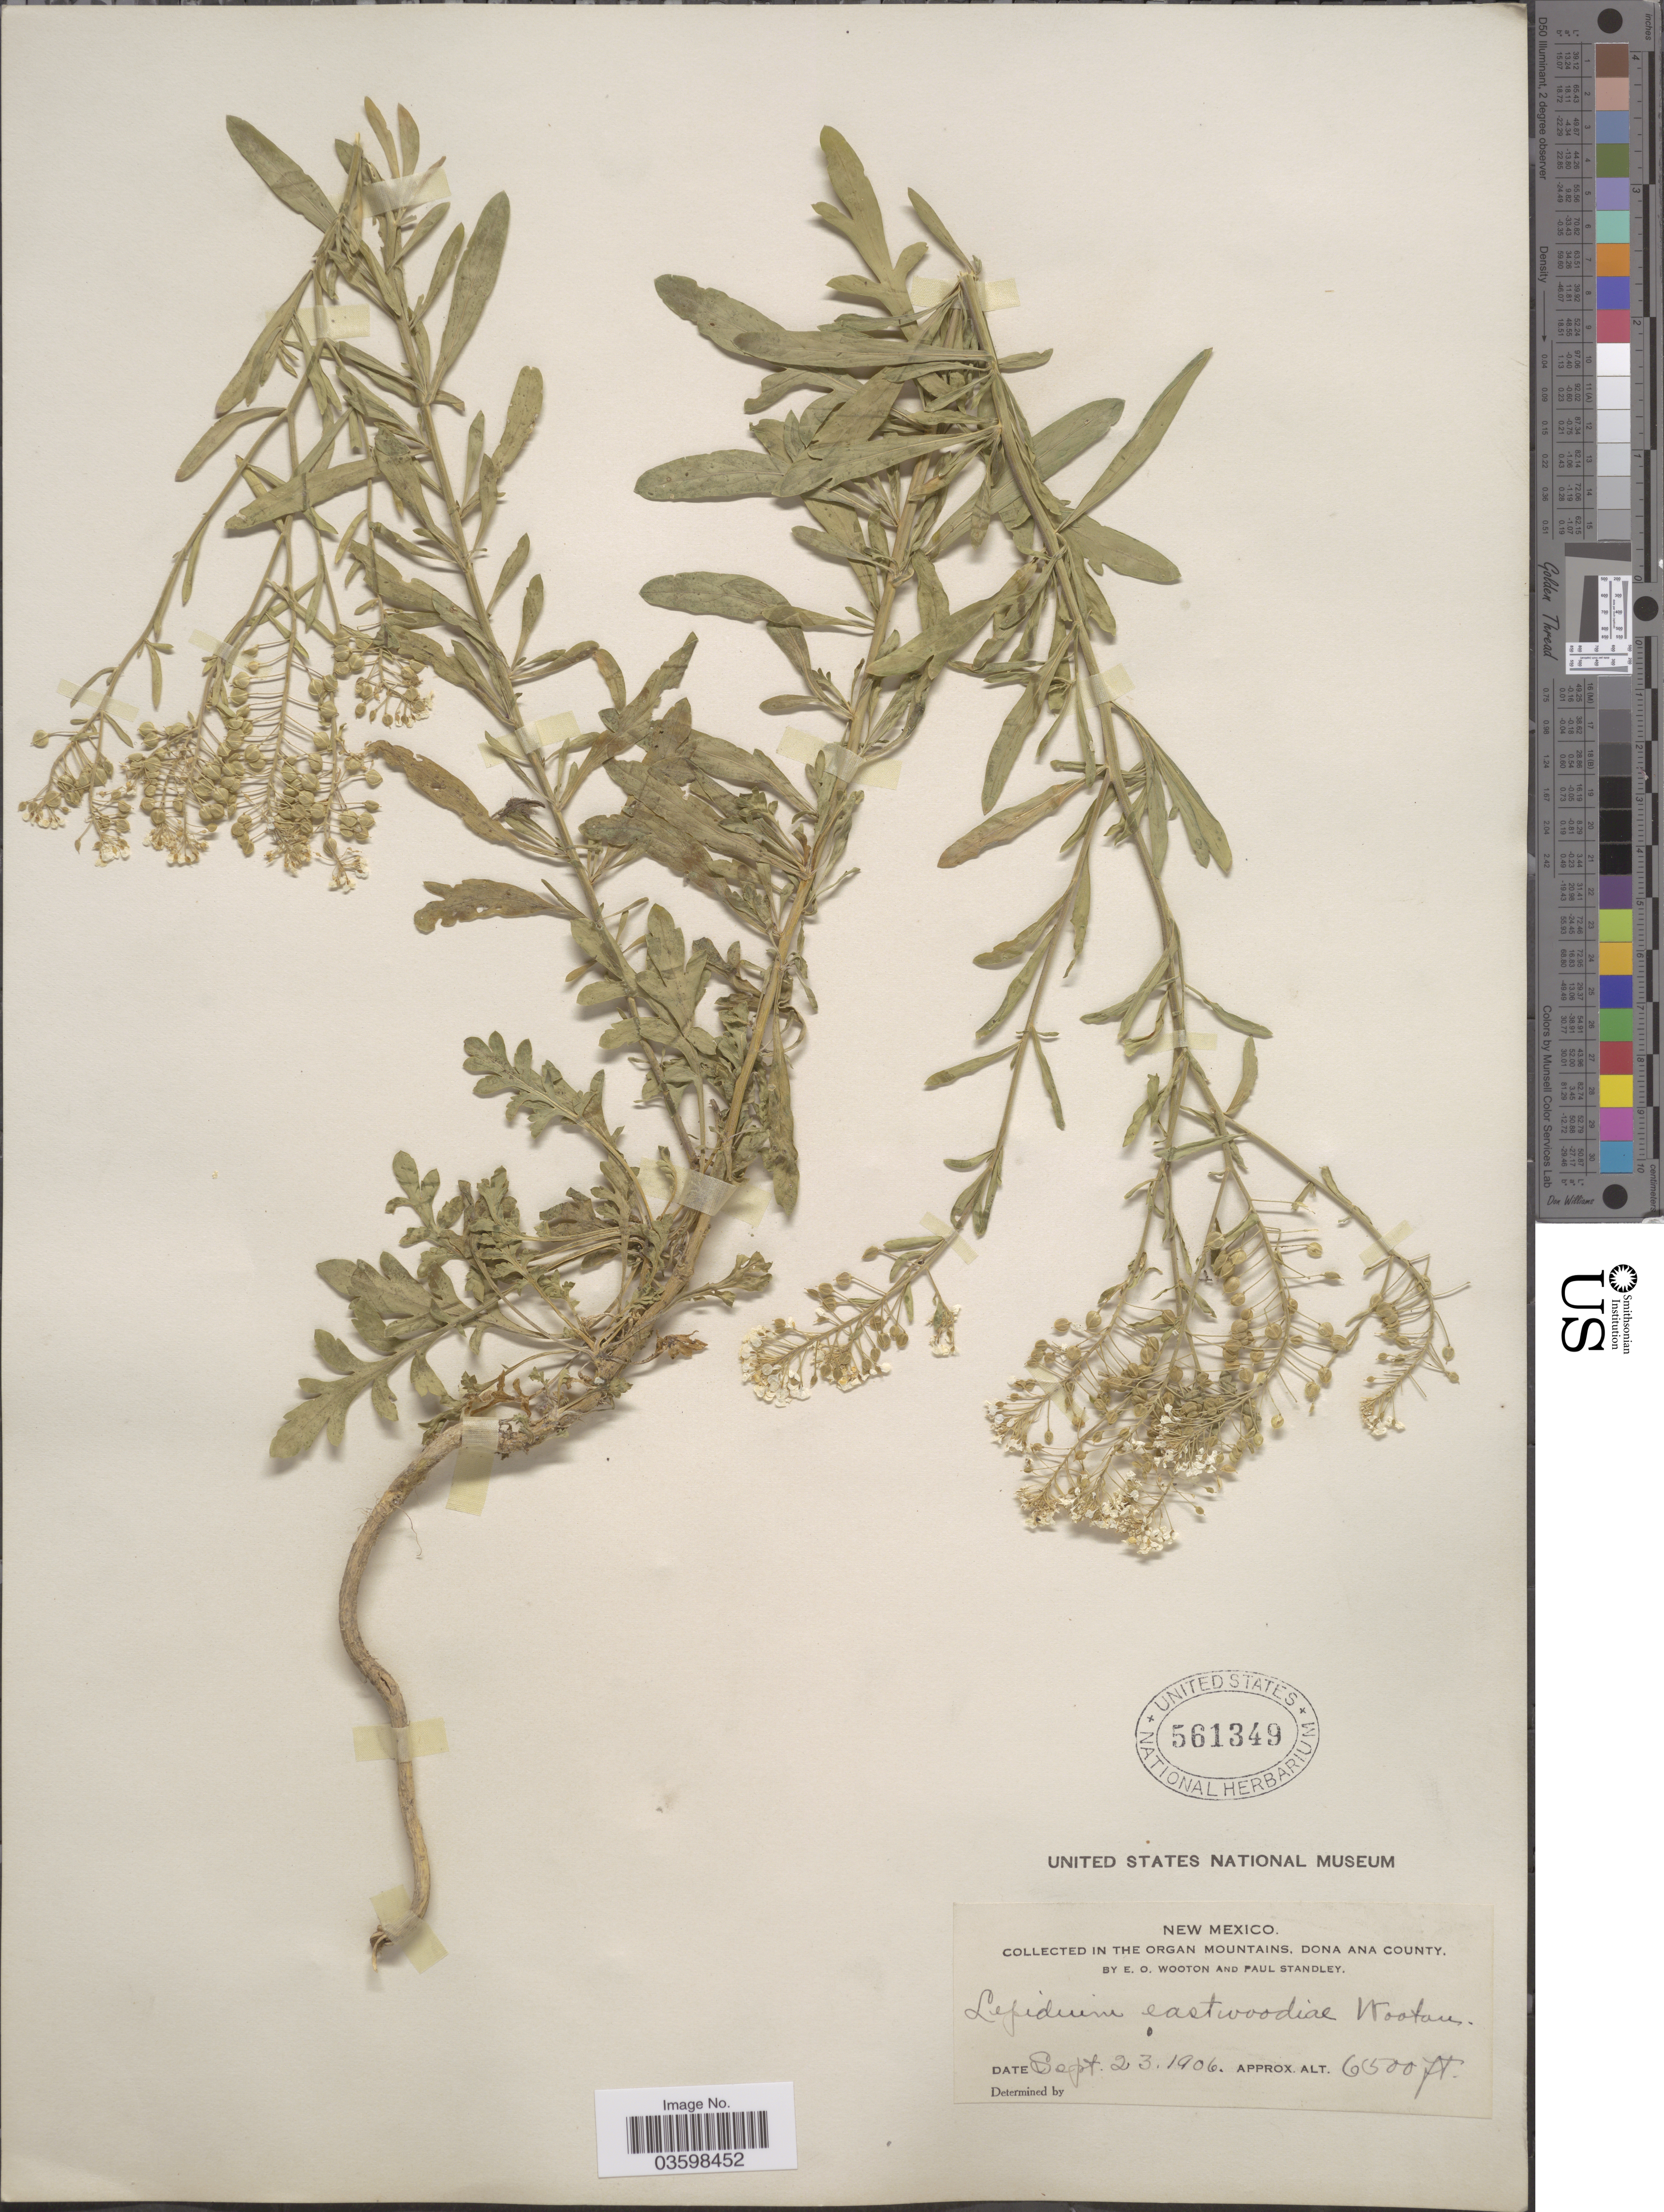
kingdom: Plantae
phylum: Tracheophyta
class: Magnoliopsida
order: Brassicales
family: Brassicaceae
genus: Lepidium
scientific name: Lepidium eastwoodiae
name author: Wooton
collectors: E. O. Wooton & P. C. Standley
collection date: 1906-09-23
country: United States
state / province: New Mexico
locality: In The Organ Mountains, Dona Ana County.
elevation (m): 1981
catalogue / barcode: US 561349